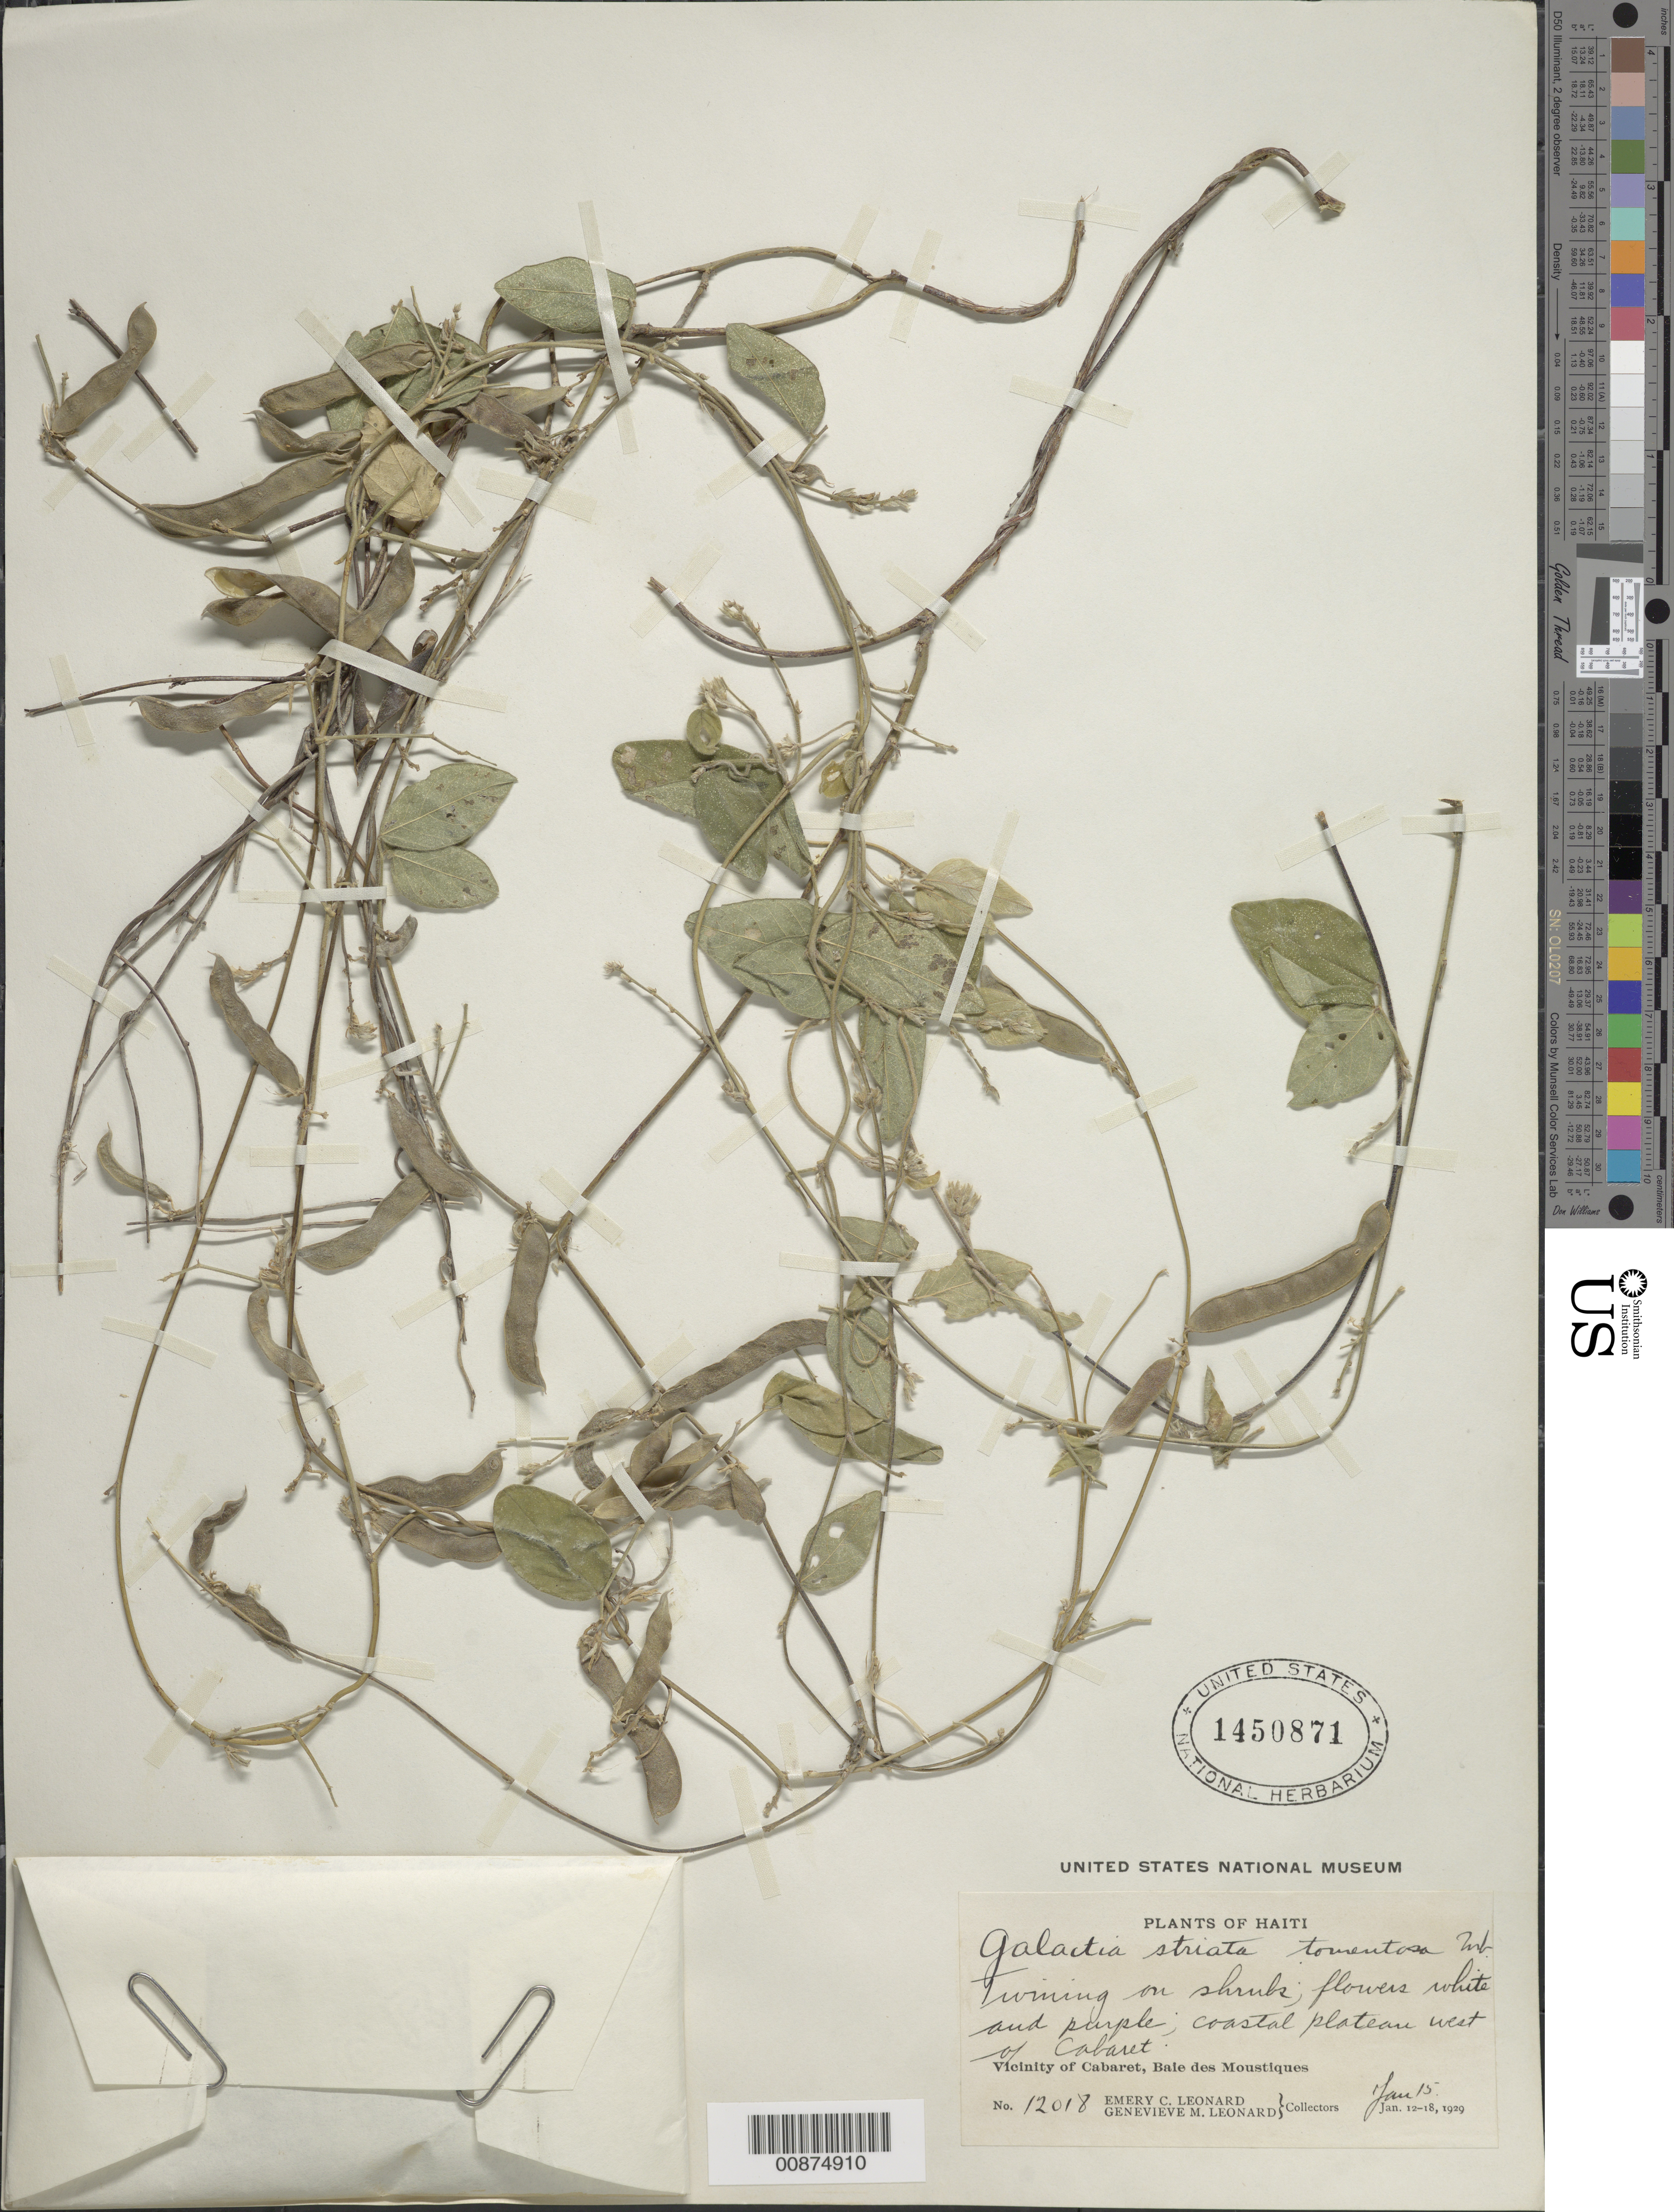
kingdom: Plantae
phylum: Tracheophyta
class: Magnoliopsida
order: Fabales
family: Fabaceae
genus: Galactia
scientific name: Galactia striata var. tomentosa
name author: (Bertol.) Urb.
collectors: E. C. Leonard & G. M. Leonard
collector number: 12018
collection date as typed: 15 Jan 1929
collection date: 1929-01-15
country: Haiti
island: Hispaniola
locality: Vicinity of Cabaret, Baie des Moustiques. Coastal plateau west of Cabaret.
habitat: Twining on shrubs. Coastal plateau.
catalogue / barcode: US 1450871